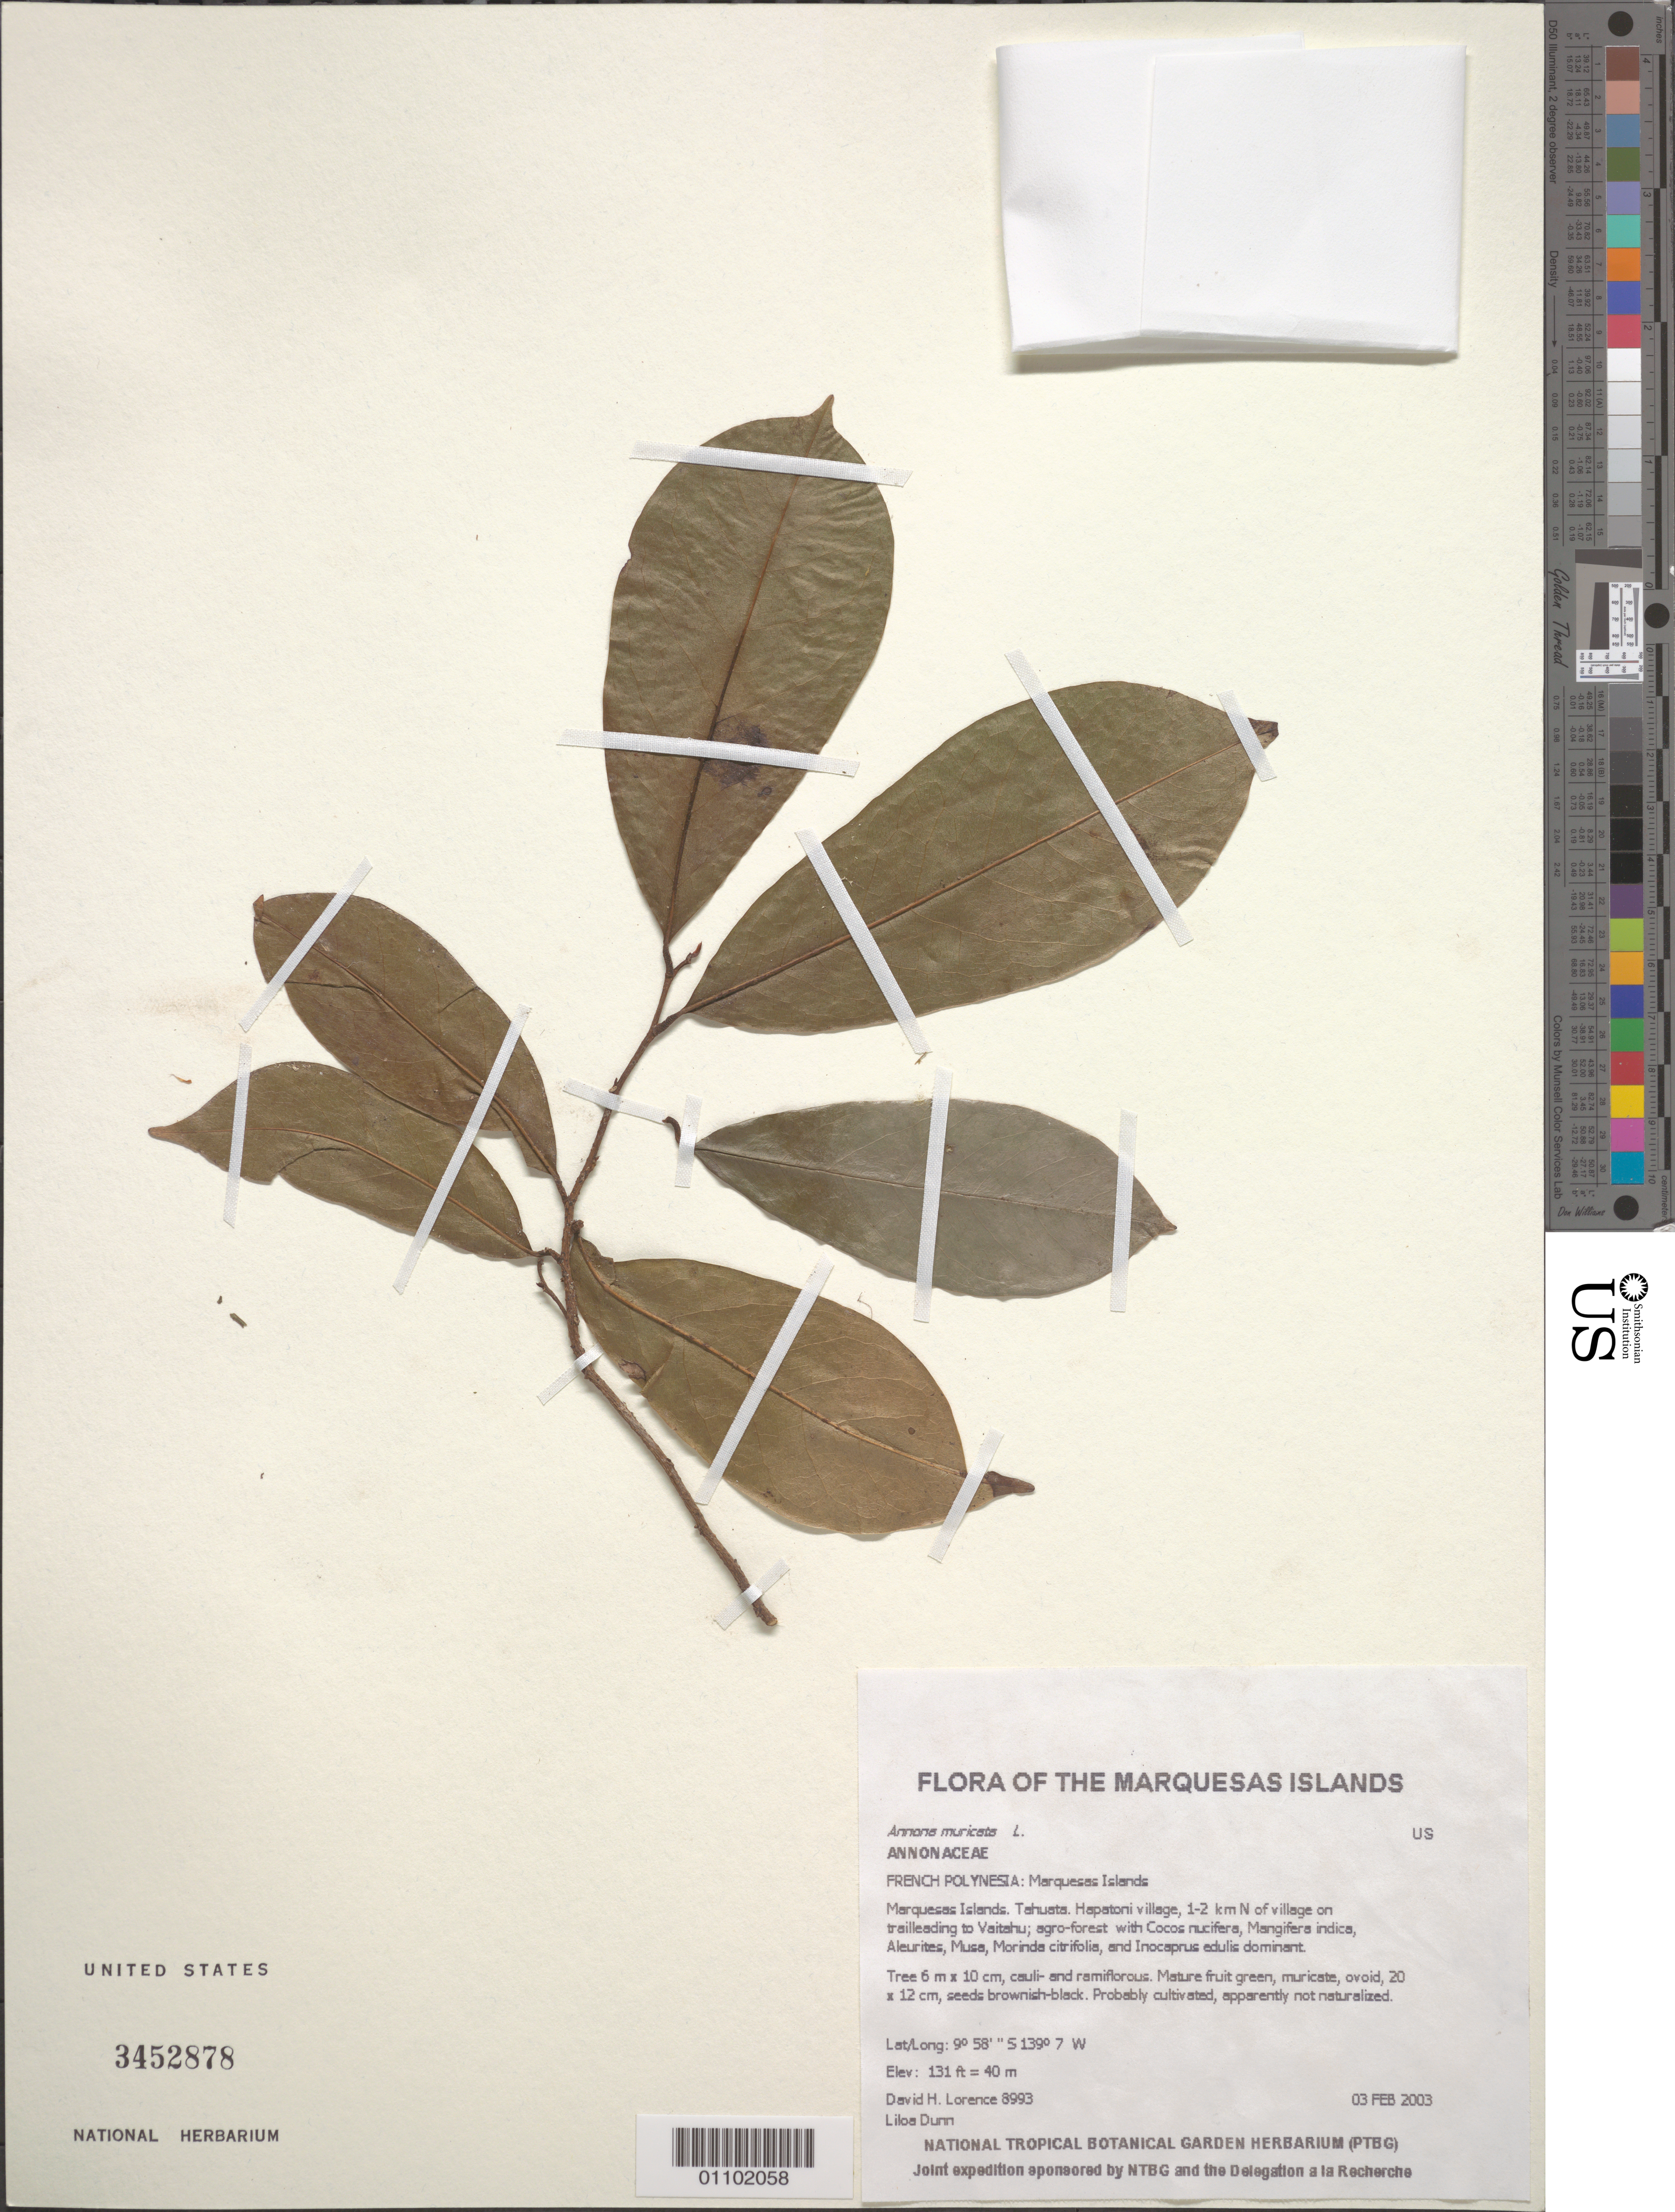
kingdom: Plantae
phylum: Tracheophyta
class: Magnoliopsida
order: Magnoliales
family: Annonaceae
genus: Annona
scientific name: Annona muricata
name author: L.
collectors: D. Lorence & L. Dunn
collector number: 8993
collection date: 2003-02-03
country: French Polynesia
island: Tahuata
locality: Hapatoni village, 1-2 km N of village on trailleading to Vaitahu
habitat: Agroforest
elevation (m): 40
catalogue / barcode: US 3452878